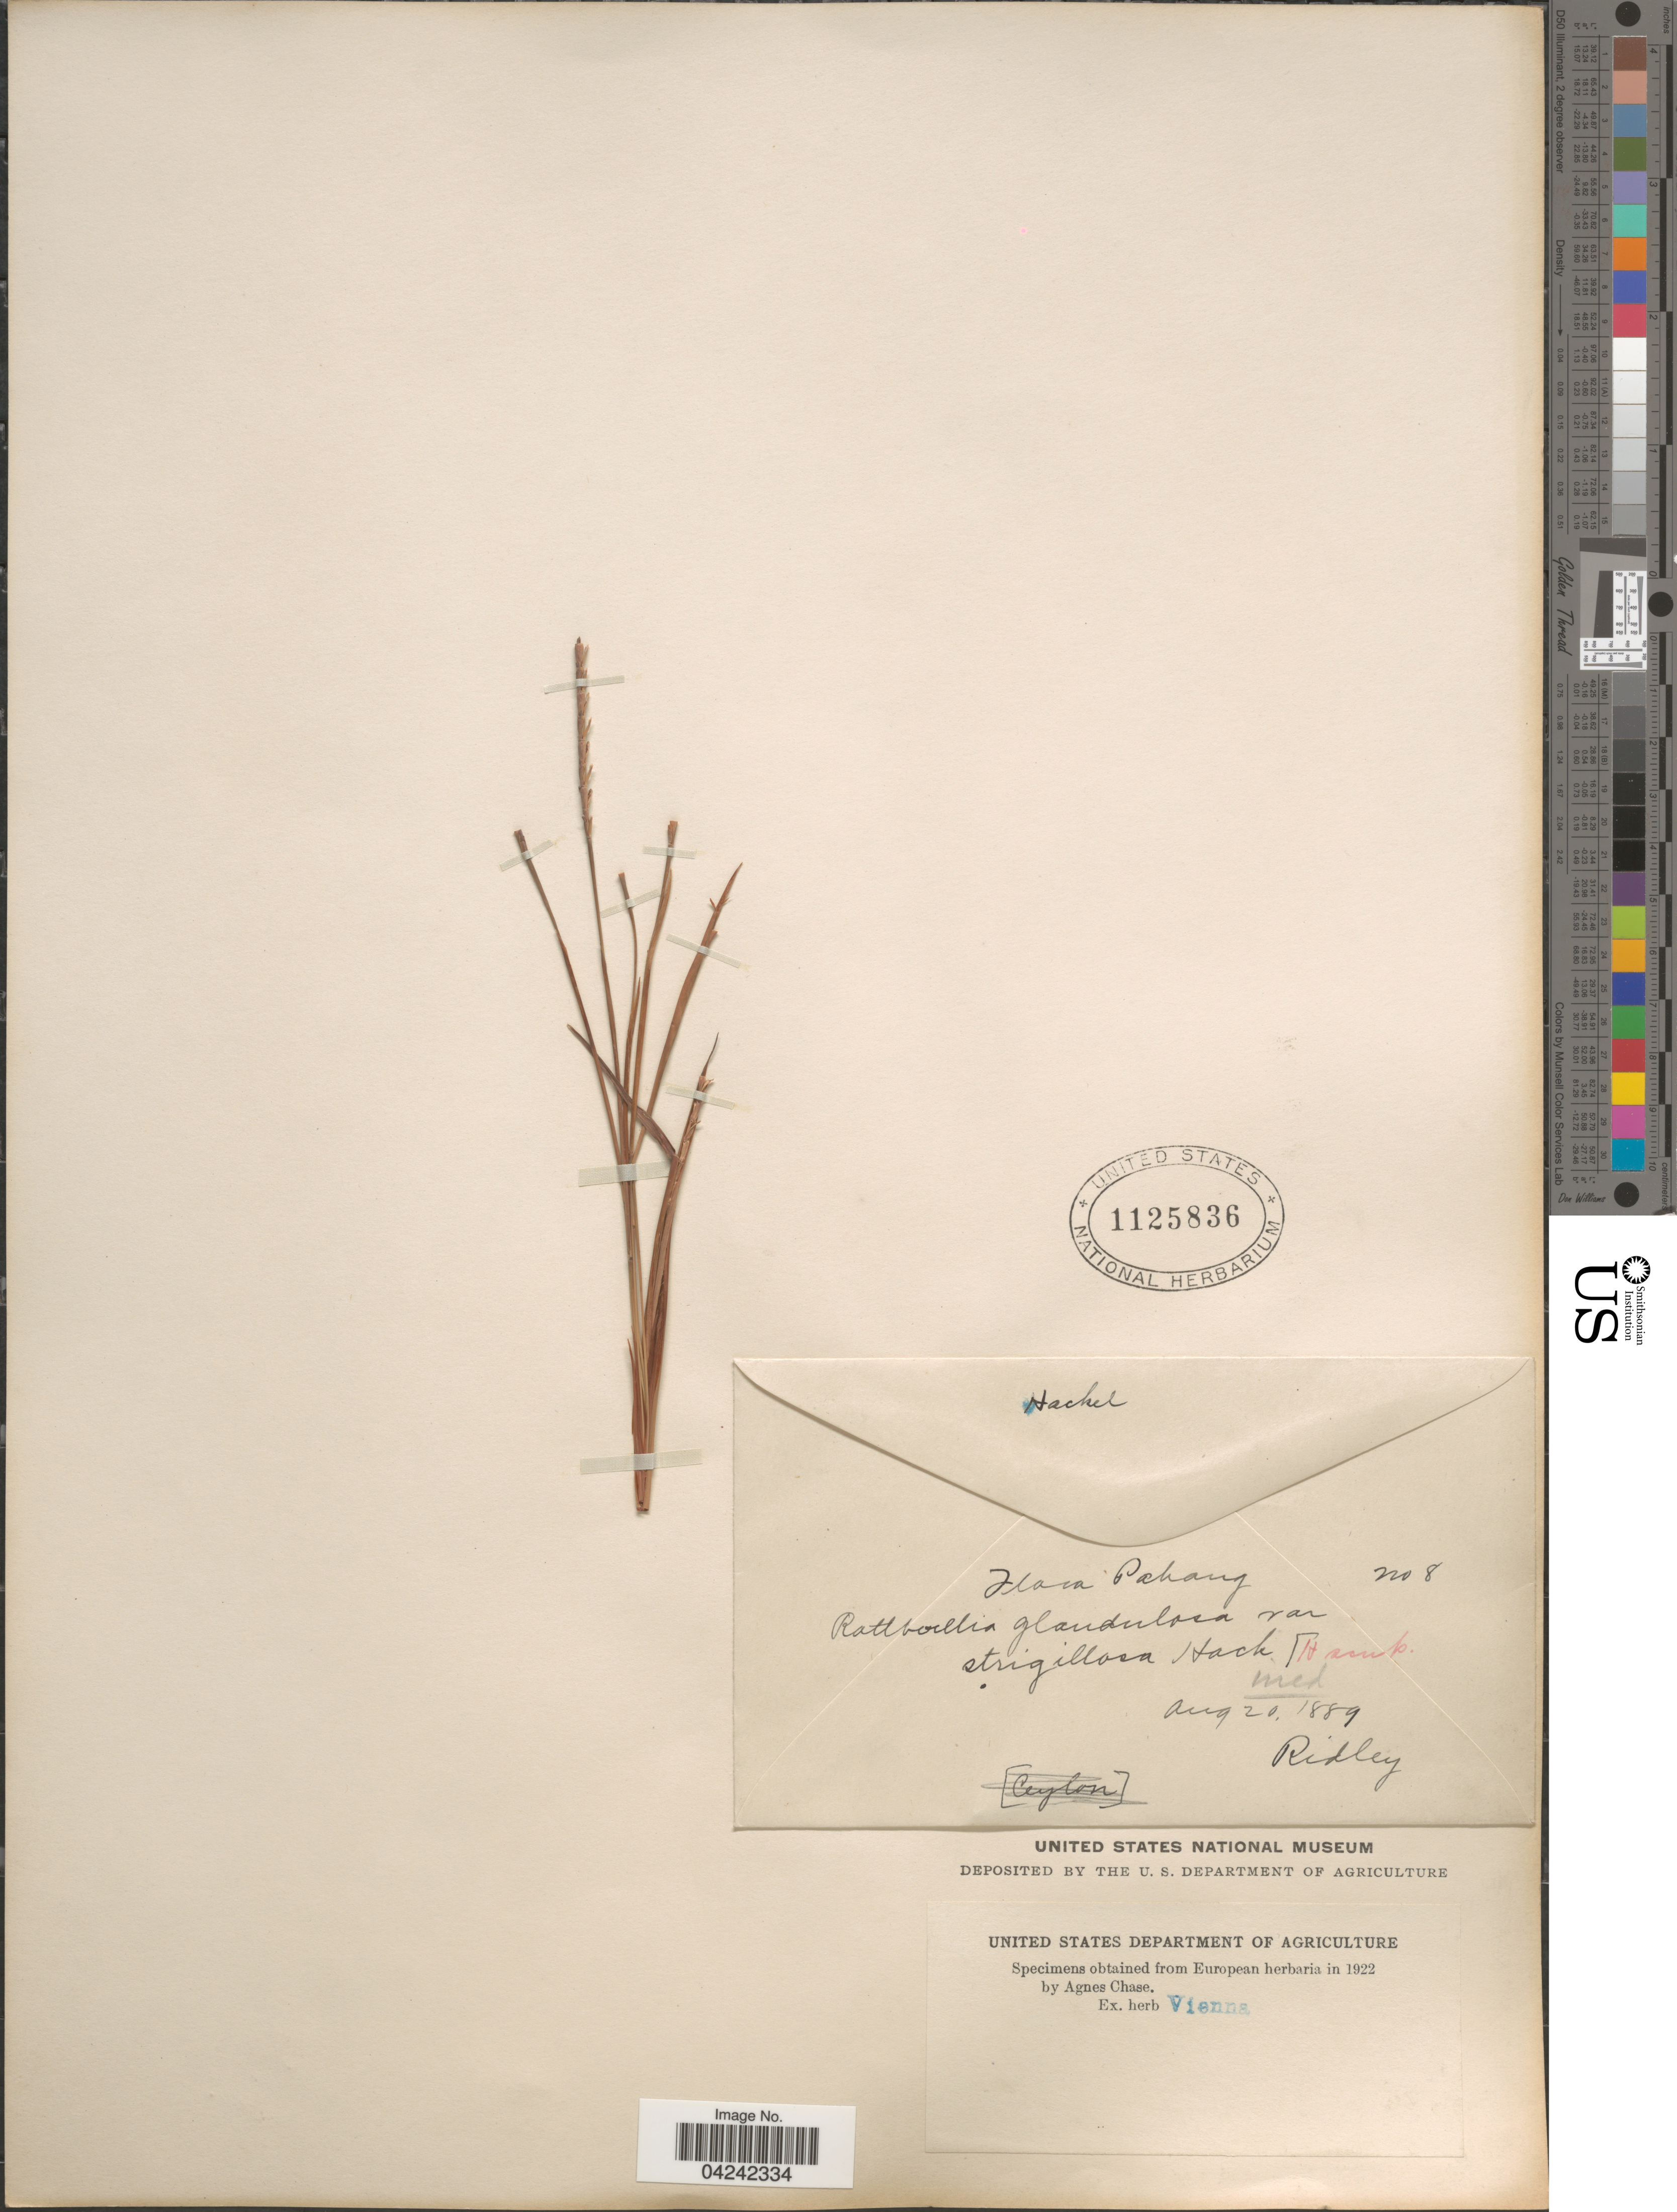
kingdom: Plantae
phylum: Tracheophyta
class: Liliopsida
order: Poales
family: Poaceae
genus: Rottboellia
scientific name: Rottboellia glandulosa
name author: Trin.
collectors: -. Ridley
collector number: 8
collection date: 1889-08-20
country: Malaysia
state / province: Pahang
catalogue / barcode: US 1125836